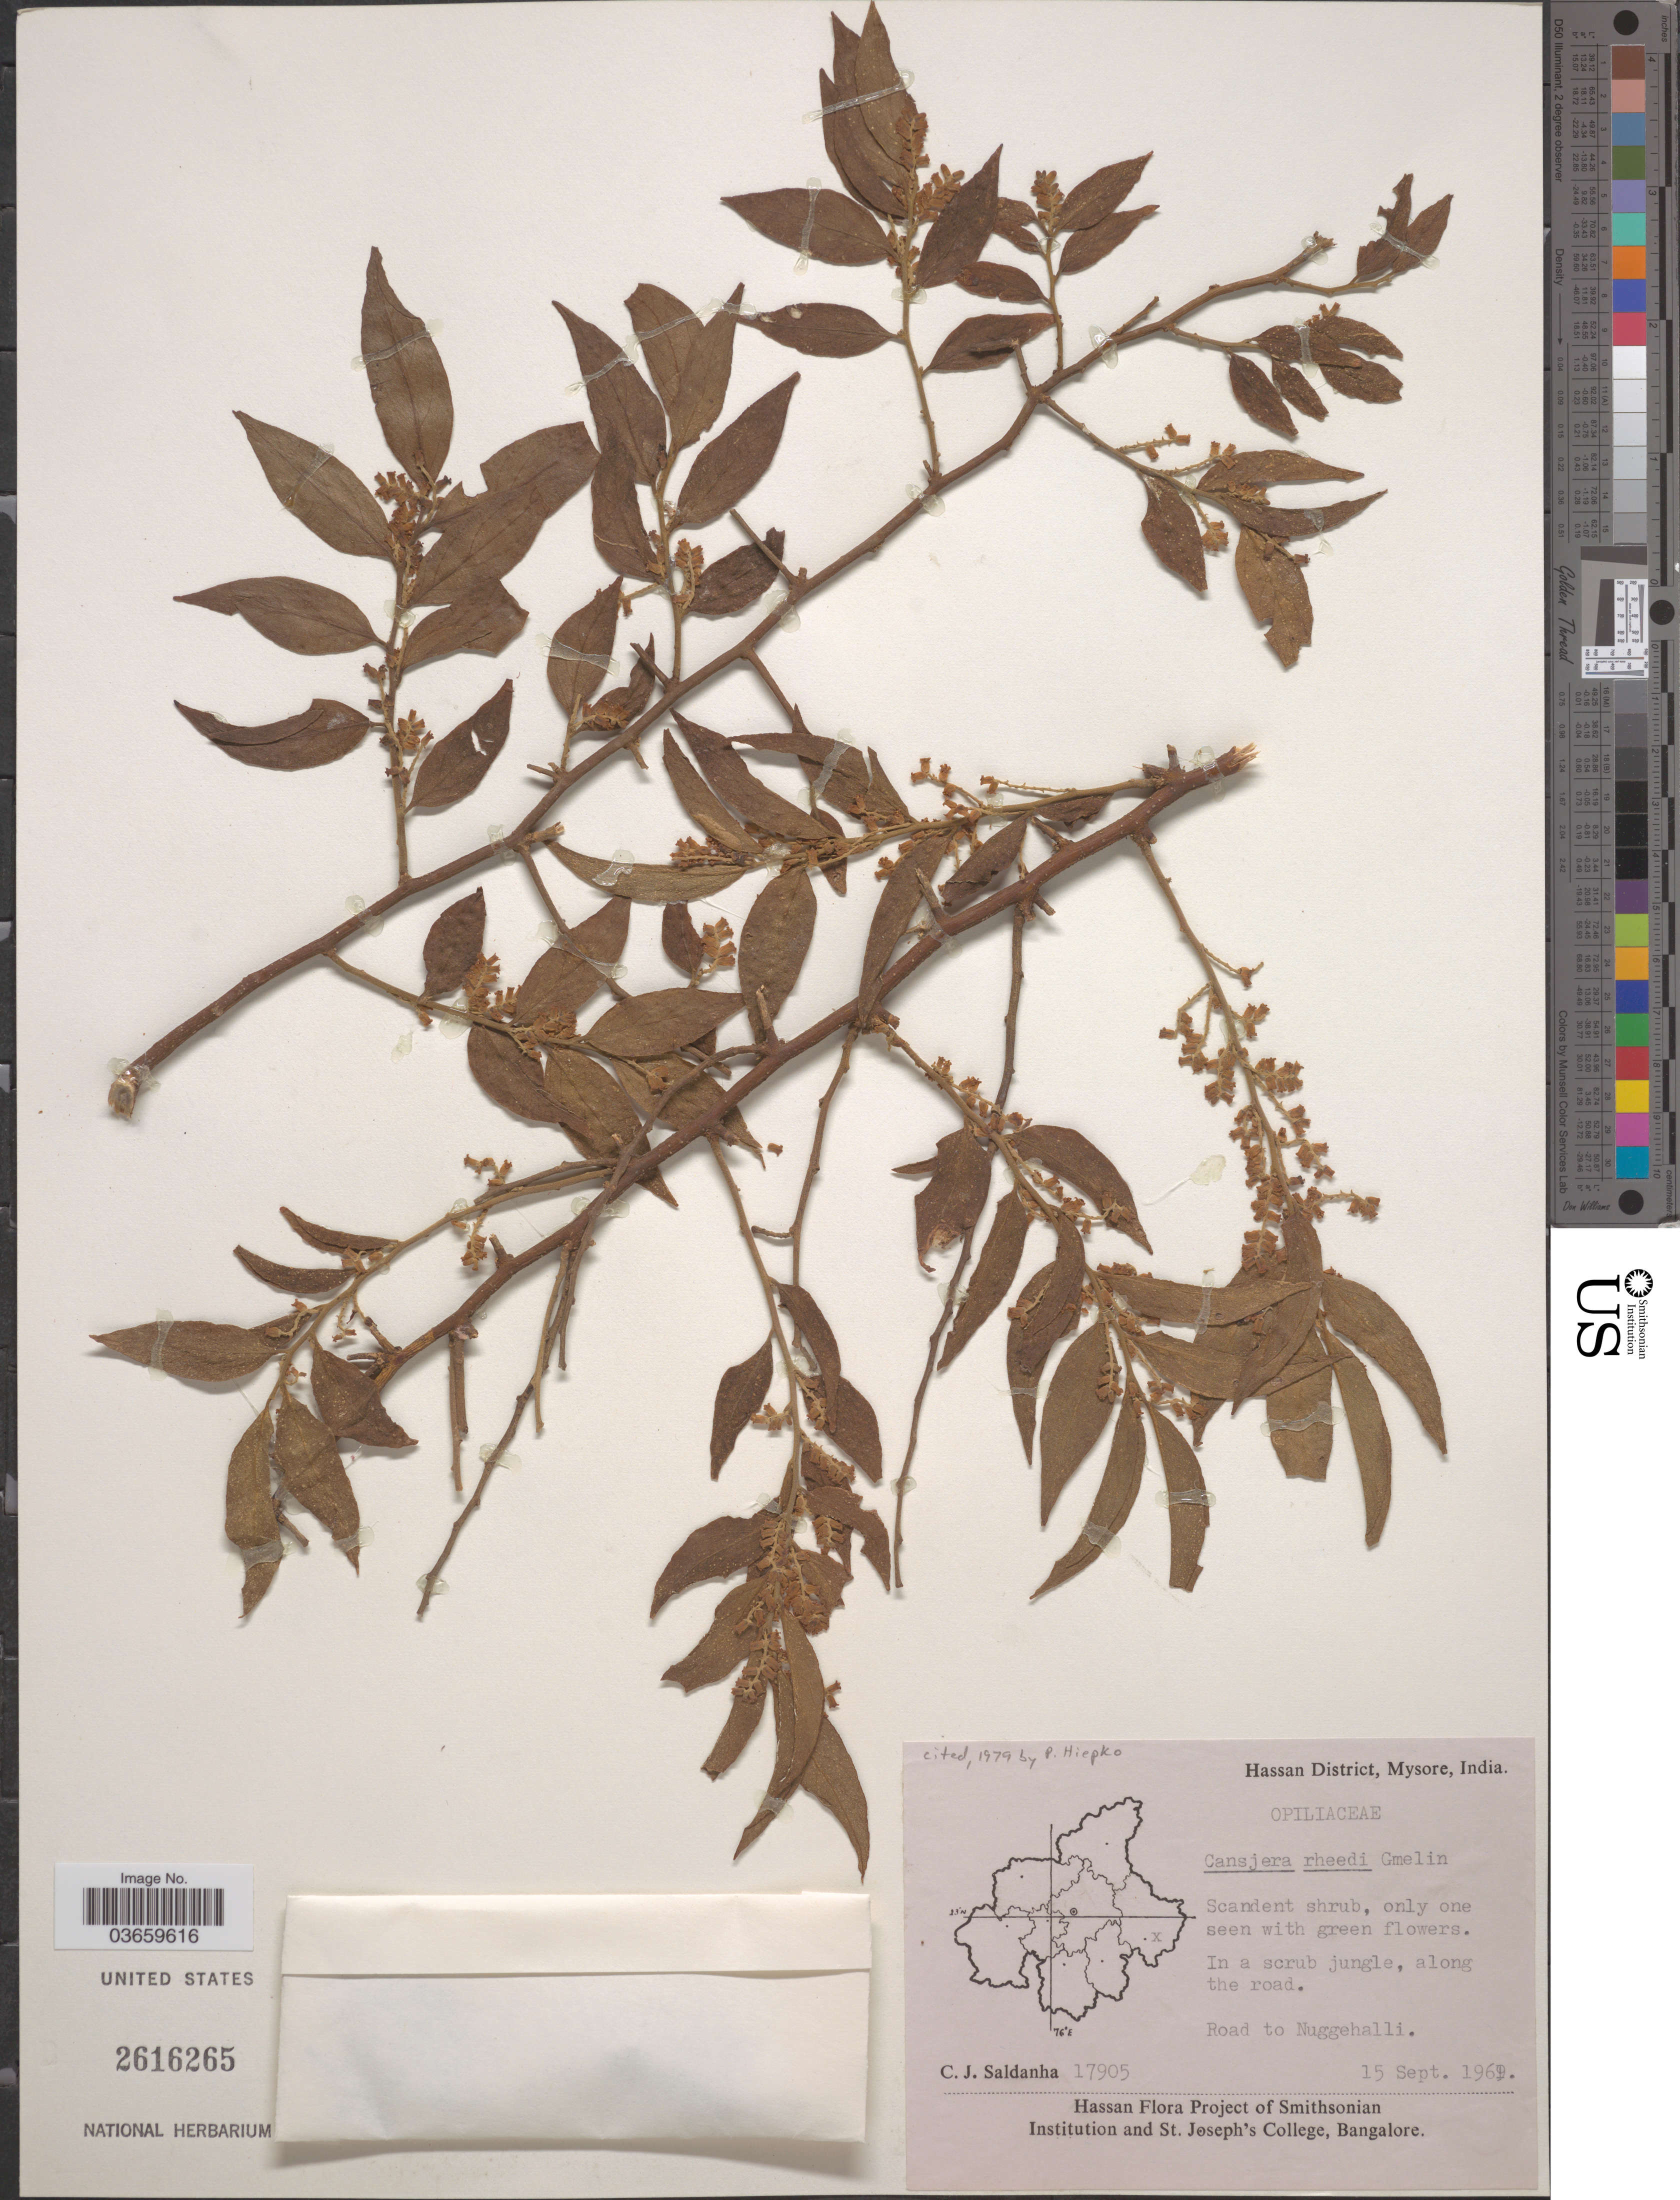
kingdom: Plantae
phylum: Tracheophyta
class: Magnoliopsida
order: Santalales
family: Opiliaceae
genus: Cansjera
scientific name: Cansjera rheedii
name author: J.F. Gmel.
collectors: C. J. Saldanha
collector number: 17905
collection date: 1969-09-15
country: India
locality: Hassan District, Mysore. Road to Nuggehalli.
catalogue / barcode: US 2616265